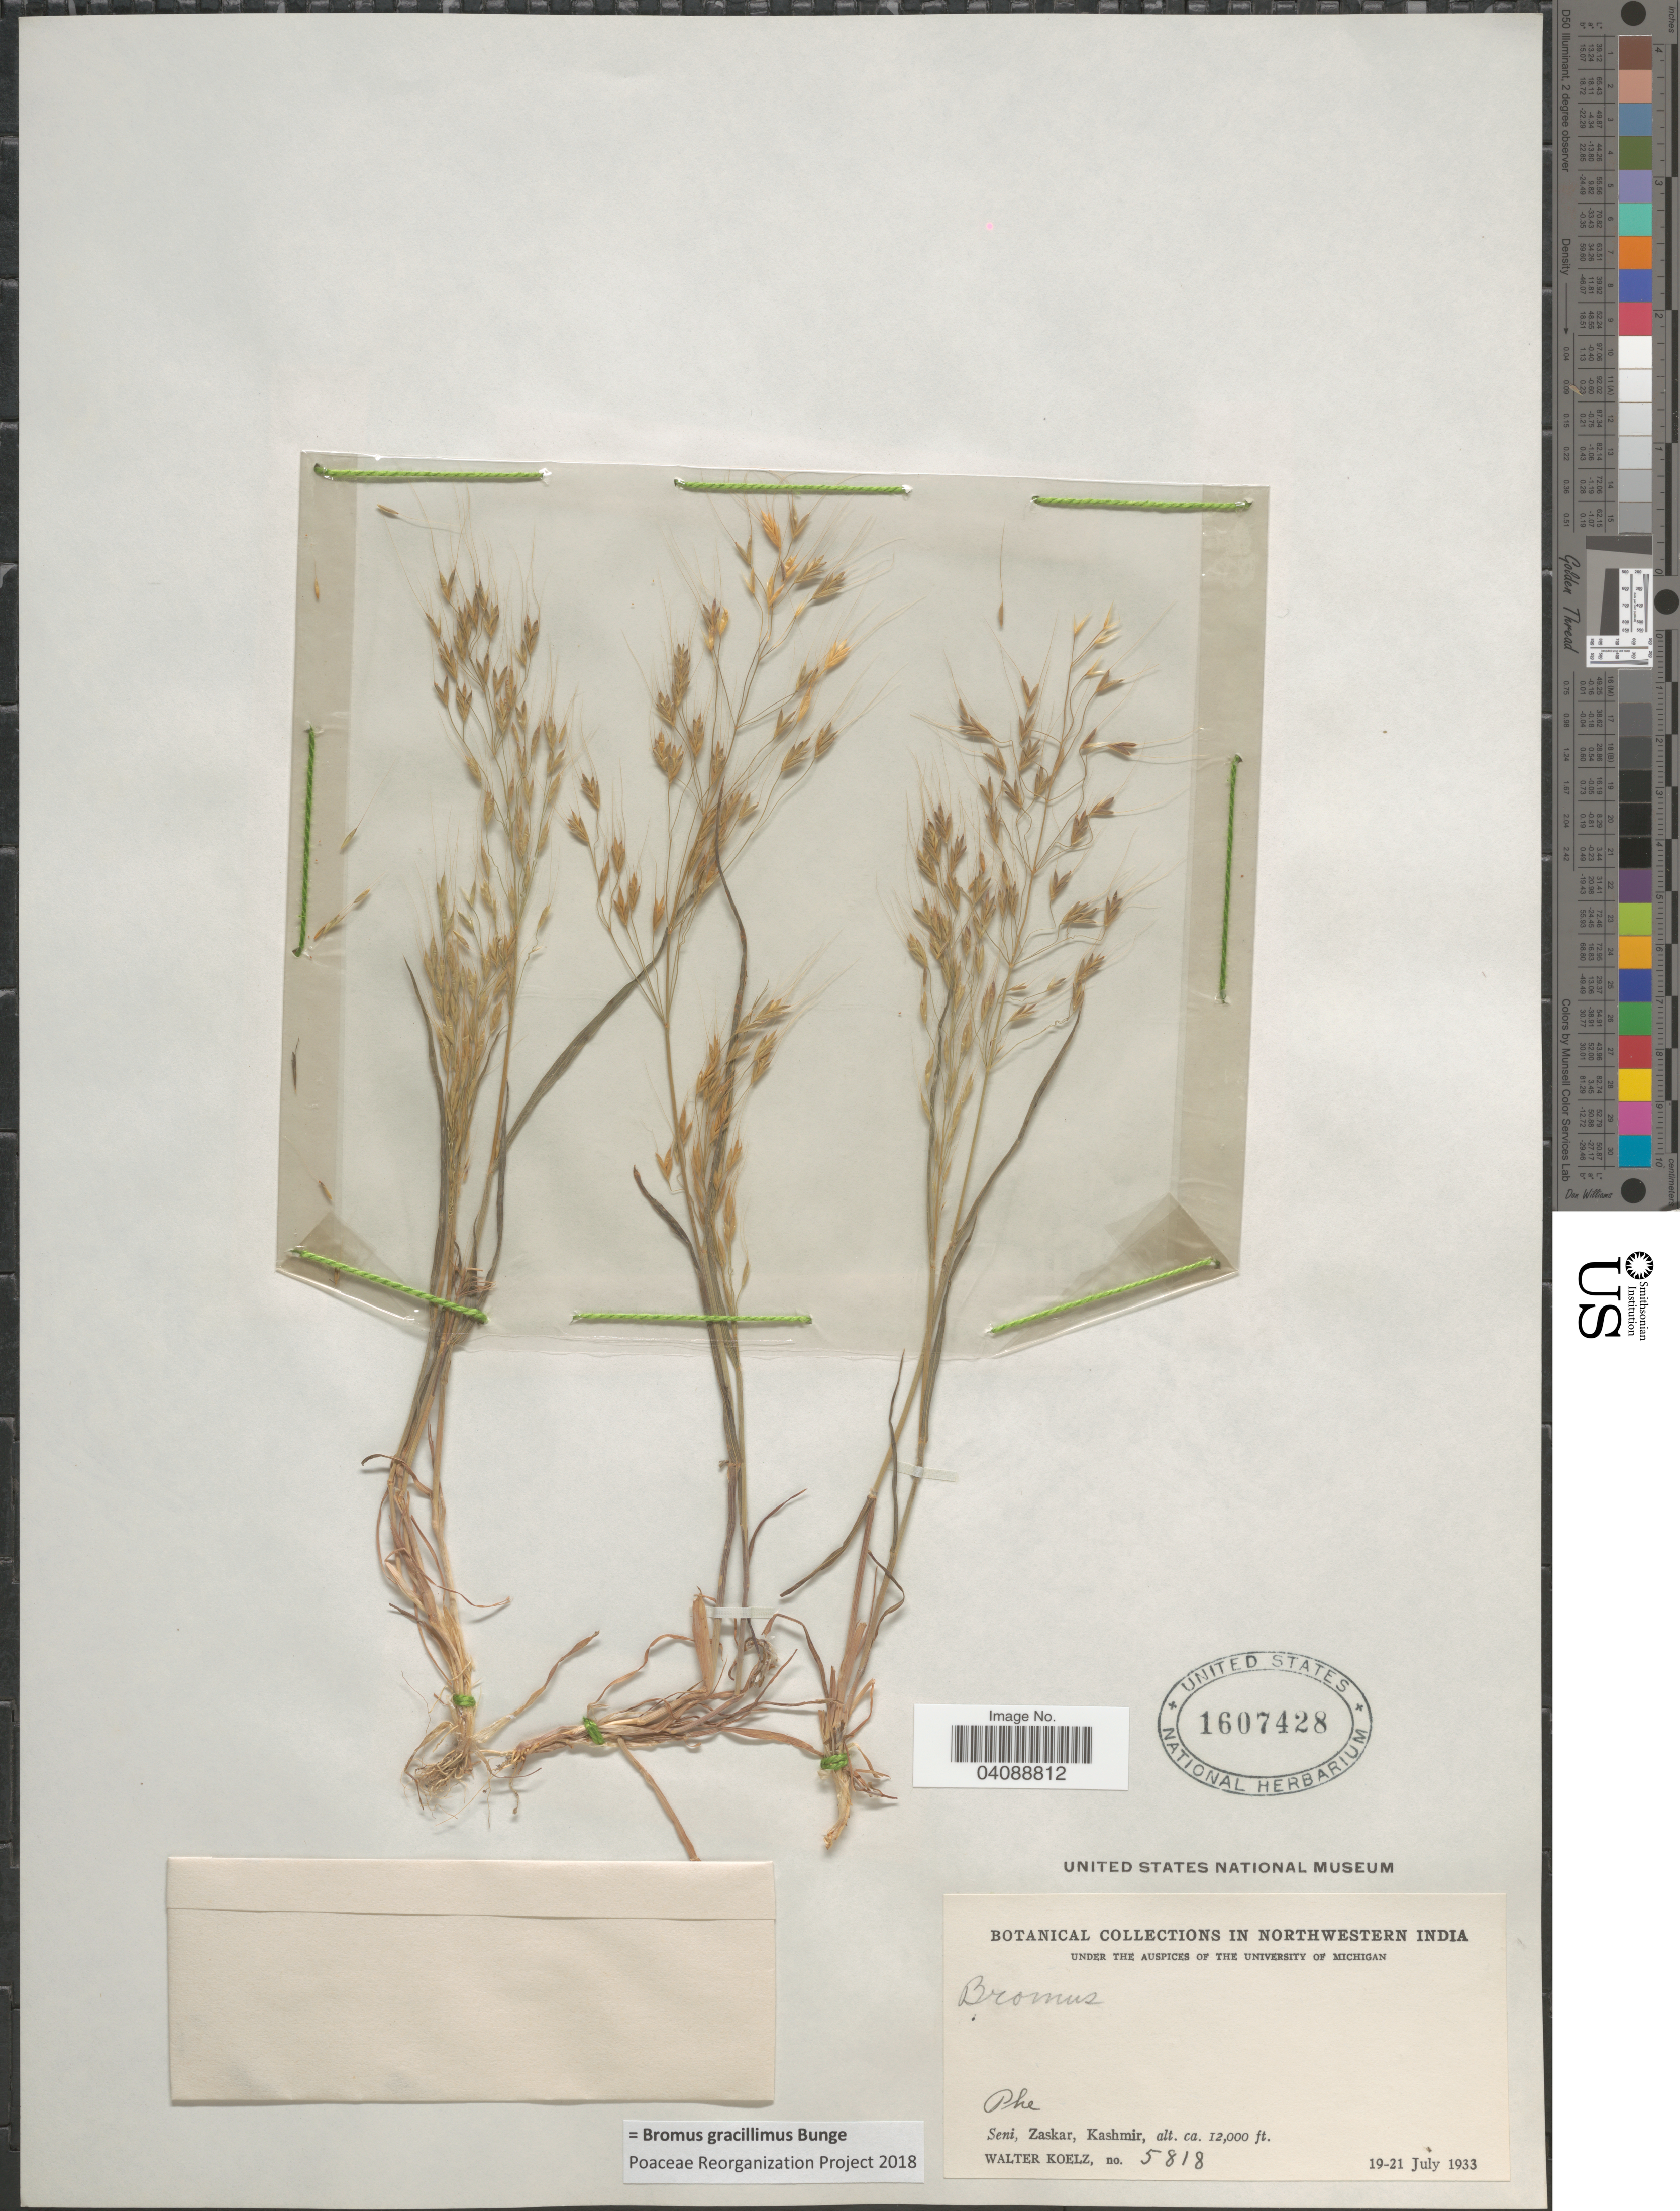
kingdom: Plantae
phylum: Tracheophyta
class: Liliopsida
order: Poales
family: Poaceae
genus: Bromus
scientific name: Bromus gracillimus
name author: Bunge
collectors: W. N. Koelz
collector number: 5818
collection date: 1933-07-19/1933-07-21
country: India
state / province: Jammu and Kashmir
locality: In Northwestern India. Phe. Seni, Zaskar, Kashmir.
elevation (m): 3658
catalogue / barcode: US 1607428